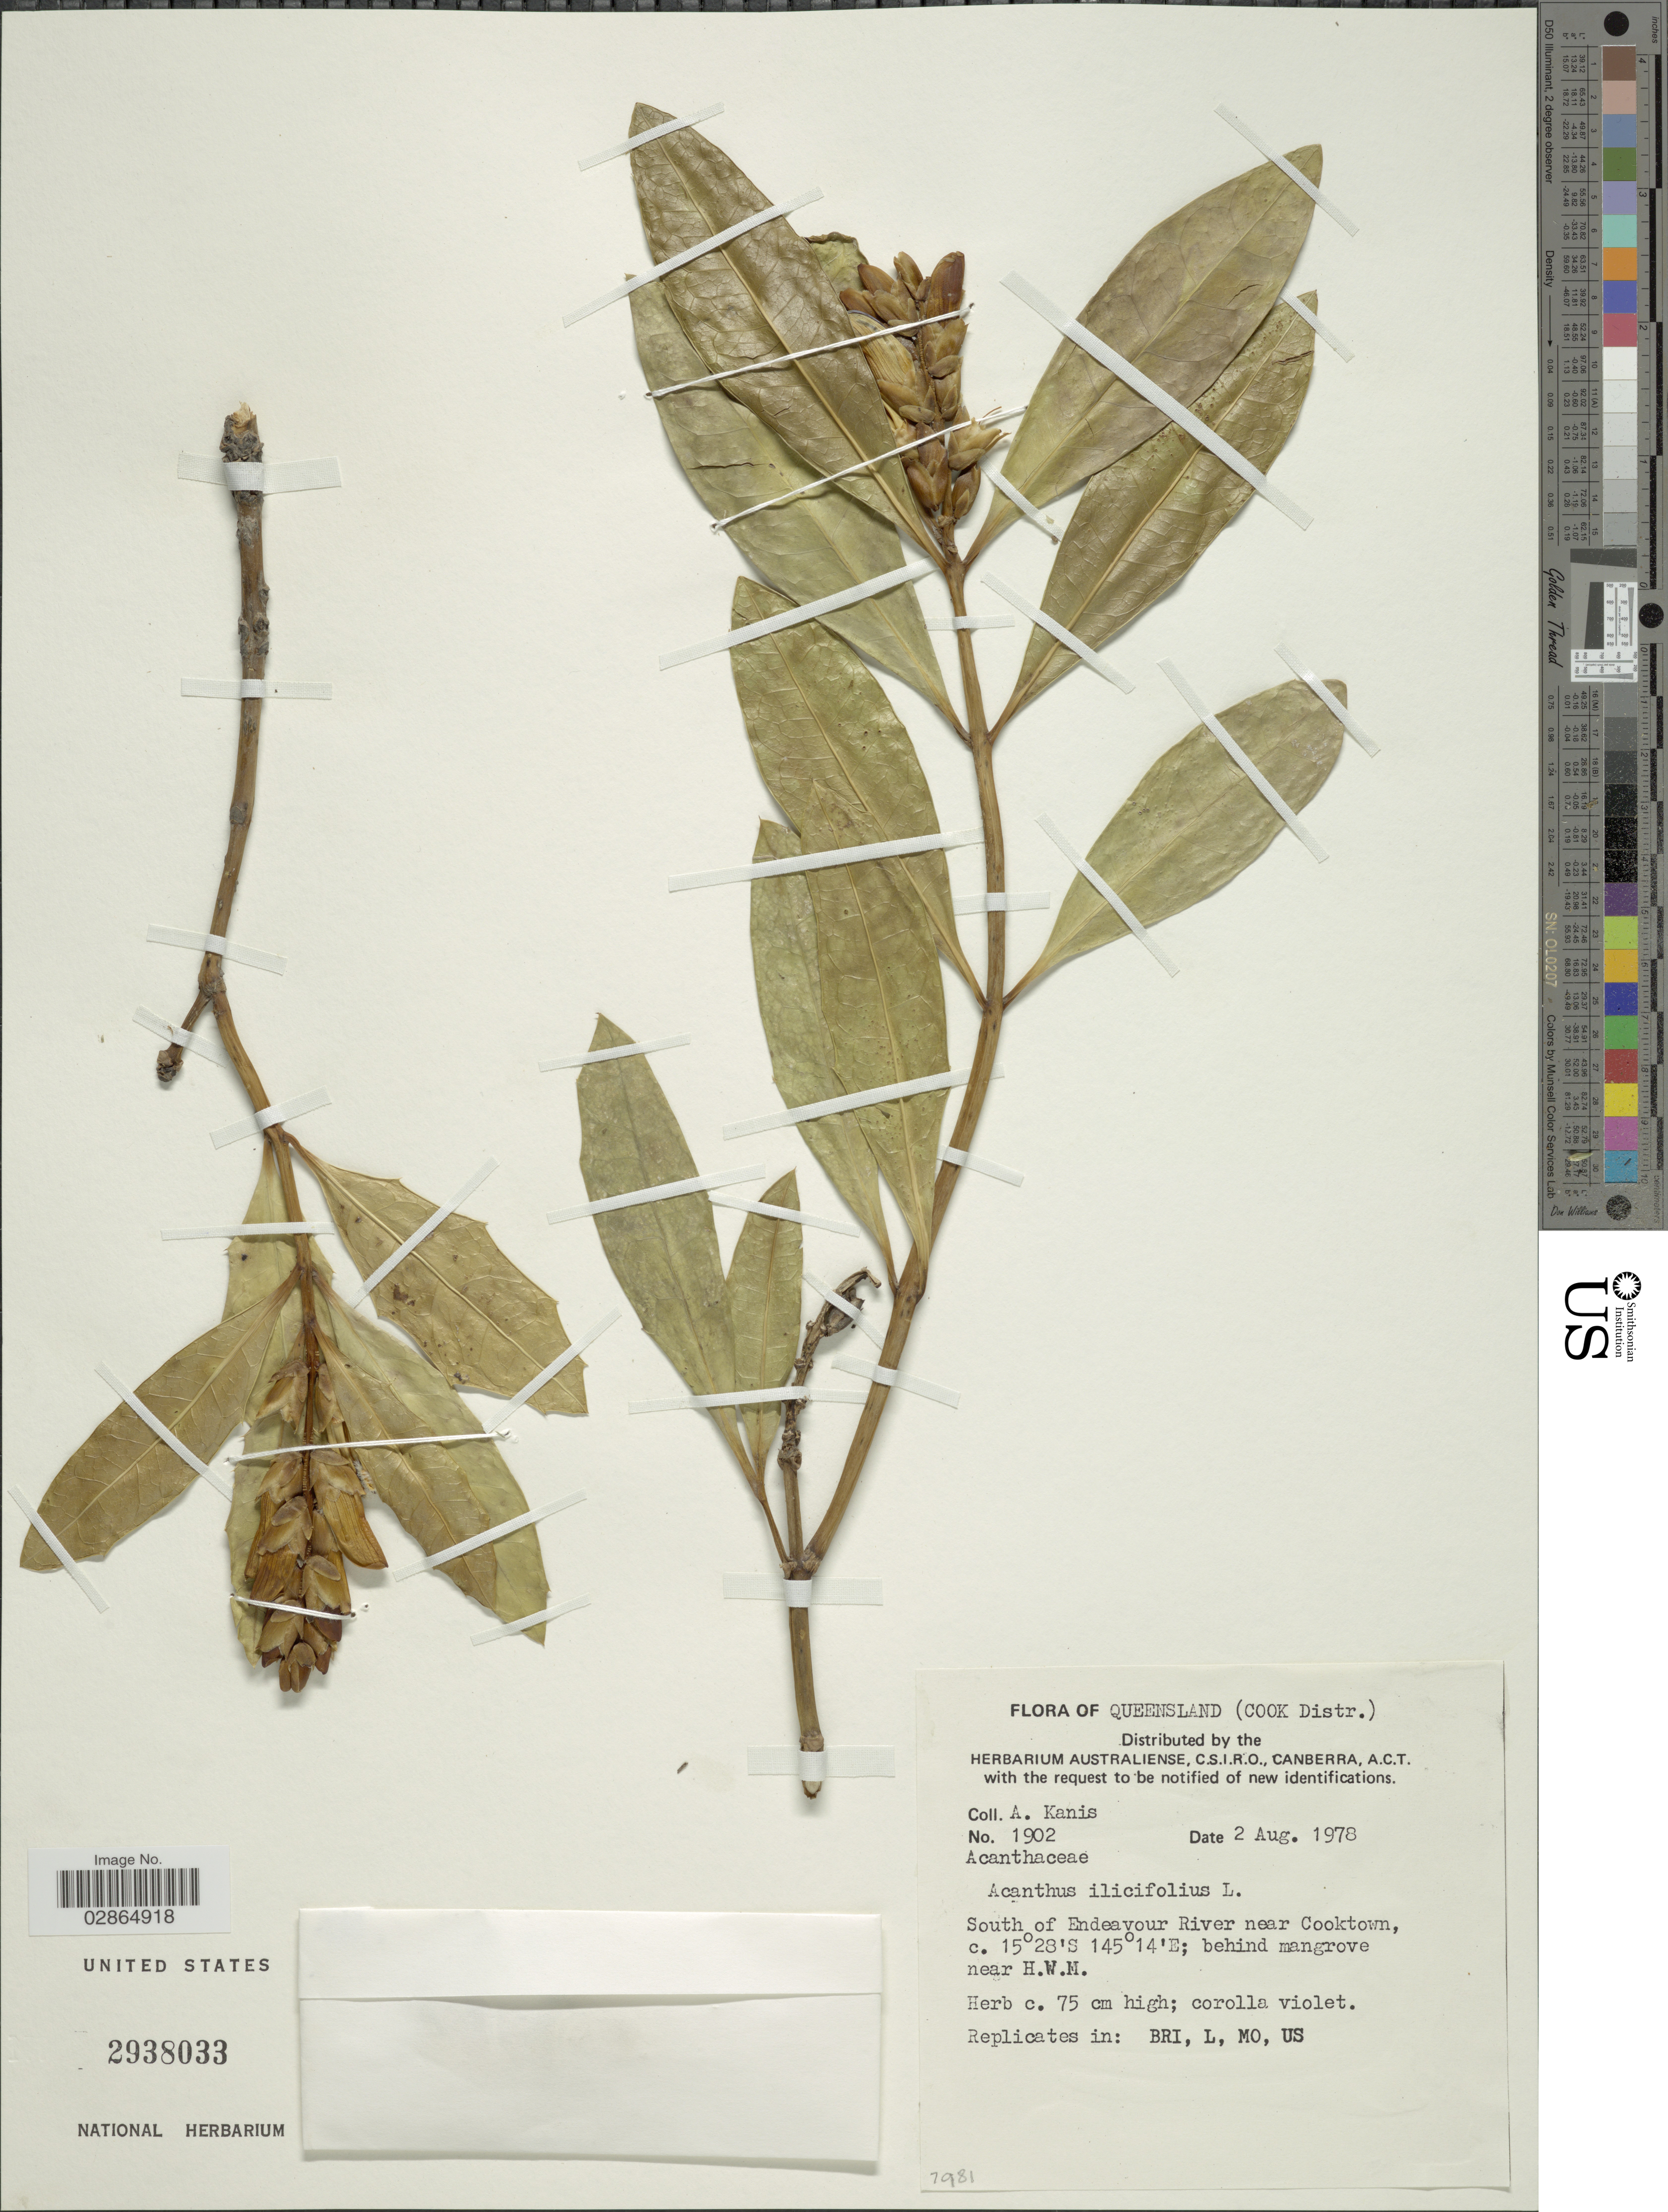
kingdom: Plantae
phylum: Tracheophyta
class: Magnoliopsida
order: Lamiales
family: Acanthaceae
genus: Acanthus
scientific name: Acanthus ilicifolius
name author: L.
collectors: A. Kanis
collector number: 1902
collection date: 1978-08-02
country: Australia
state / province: Queensland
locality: (Cook Distr.) South of Endeavour River near Cooktown, behind mangrove near H.W.M.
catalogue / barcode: US 2938033